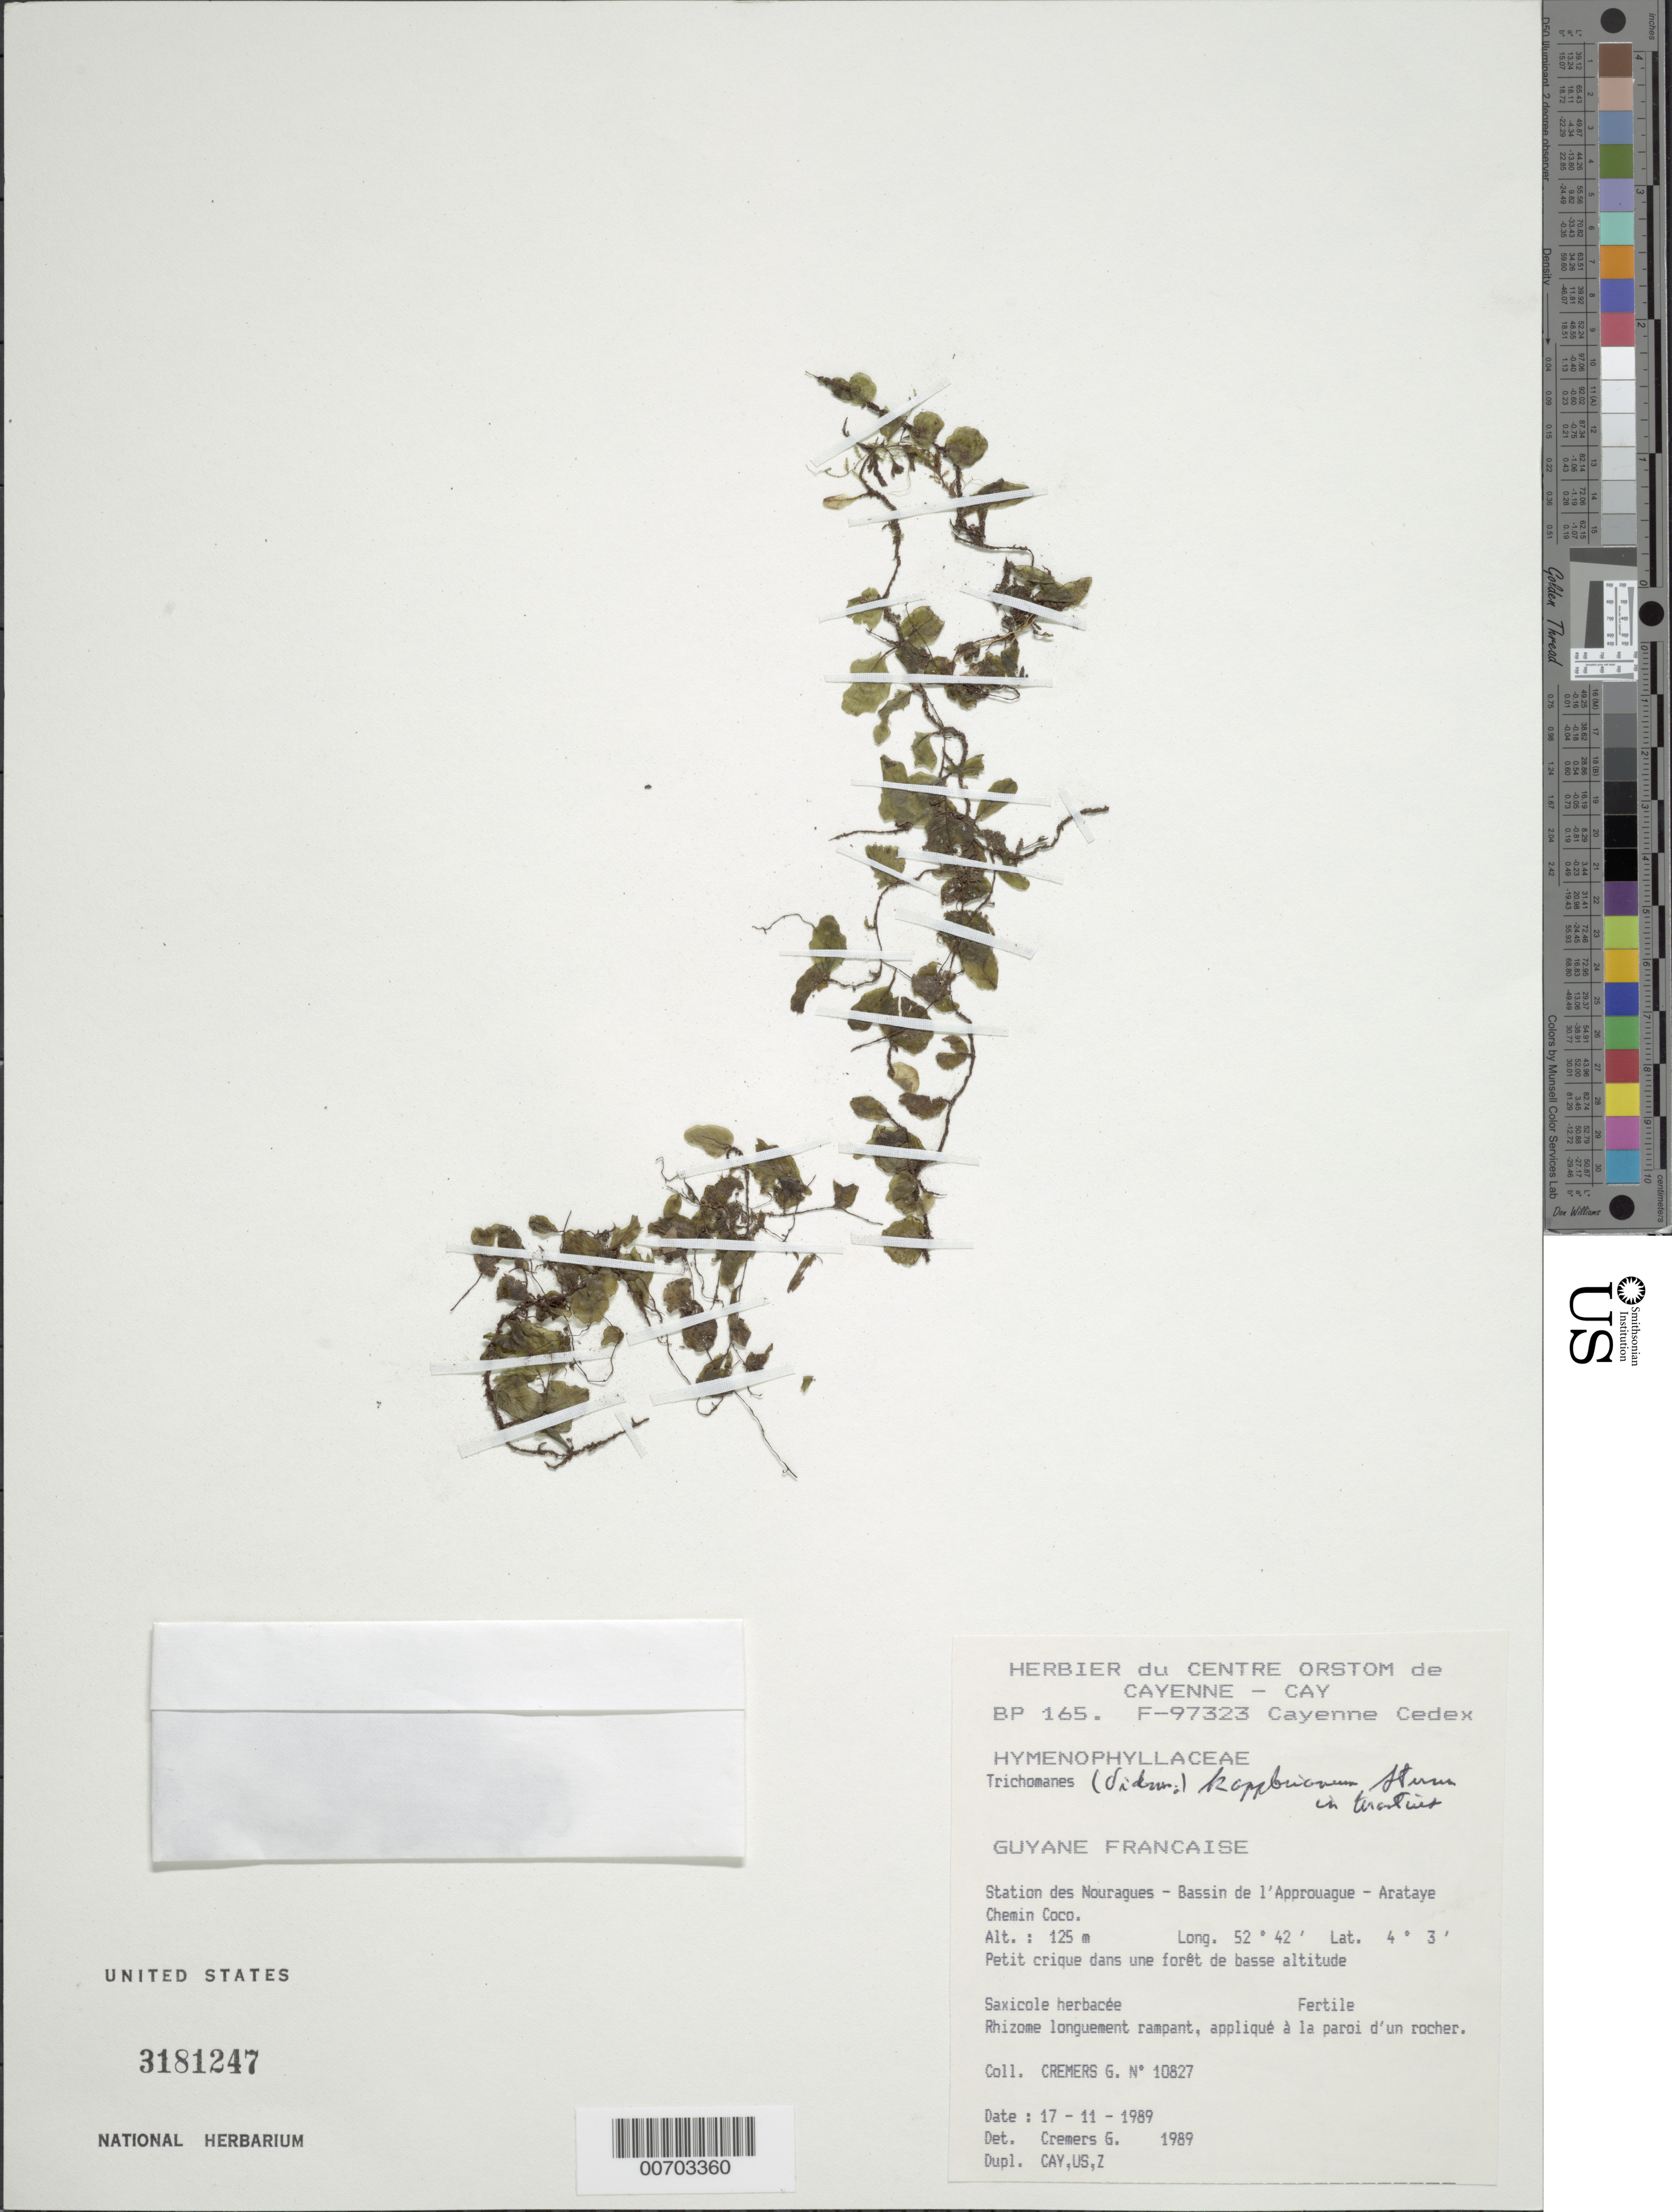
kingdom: Plantae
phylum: Tracheophyta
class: Polypodiopsida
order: Hymenophyllales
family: Hymenophyllaceae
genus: Didymoglossum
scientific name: Didymoglossum kapplerianum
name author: (Sturm) Ebihara & Dubuisson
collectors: G. Cremers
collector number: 10827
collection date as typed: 17-Nov-89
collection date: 1989-11-17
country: French Guiana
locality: Station des Nouragues, Bassin de l'Approuague, Arataye Chemin Coco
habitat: Small creek in low altitude forest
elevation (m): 125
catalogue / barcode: US 3181247